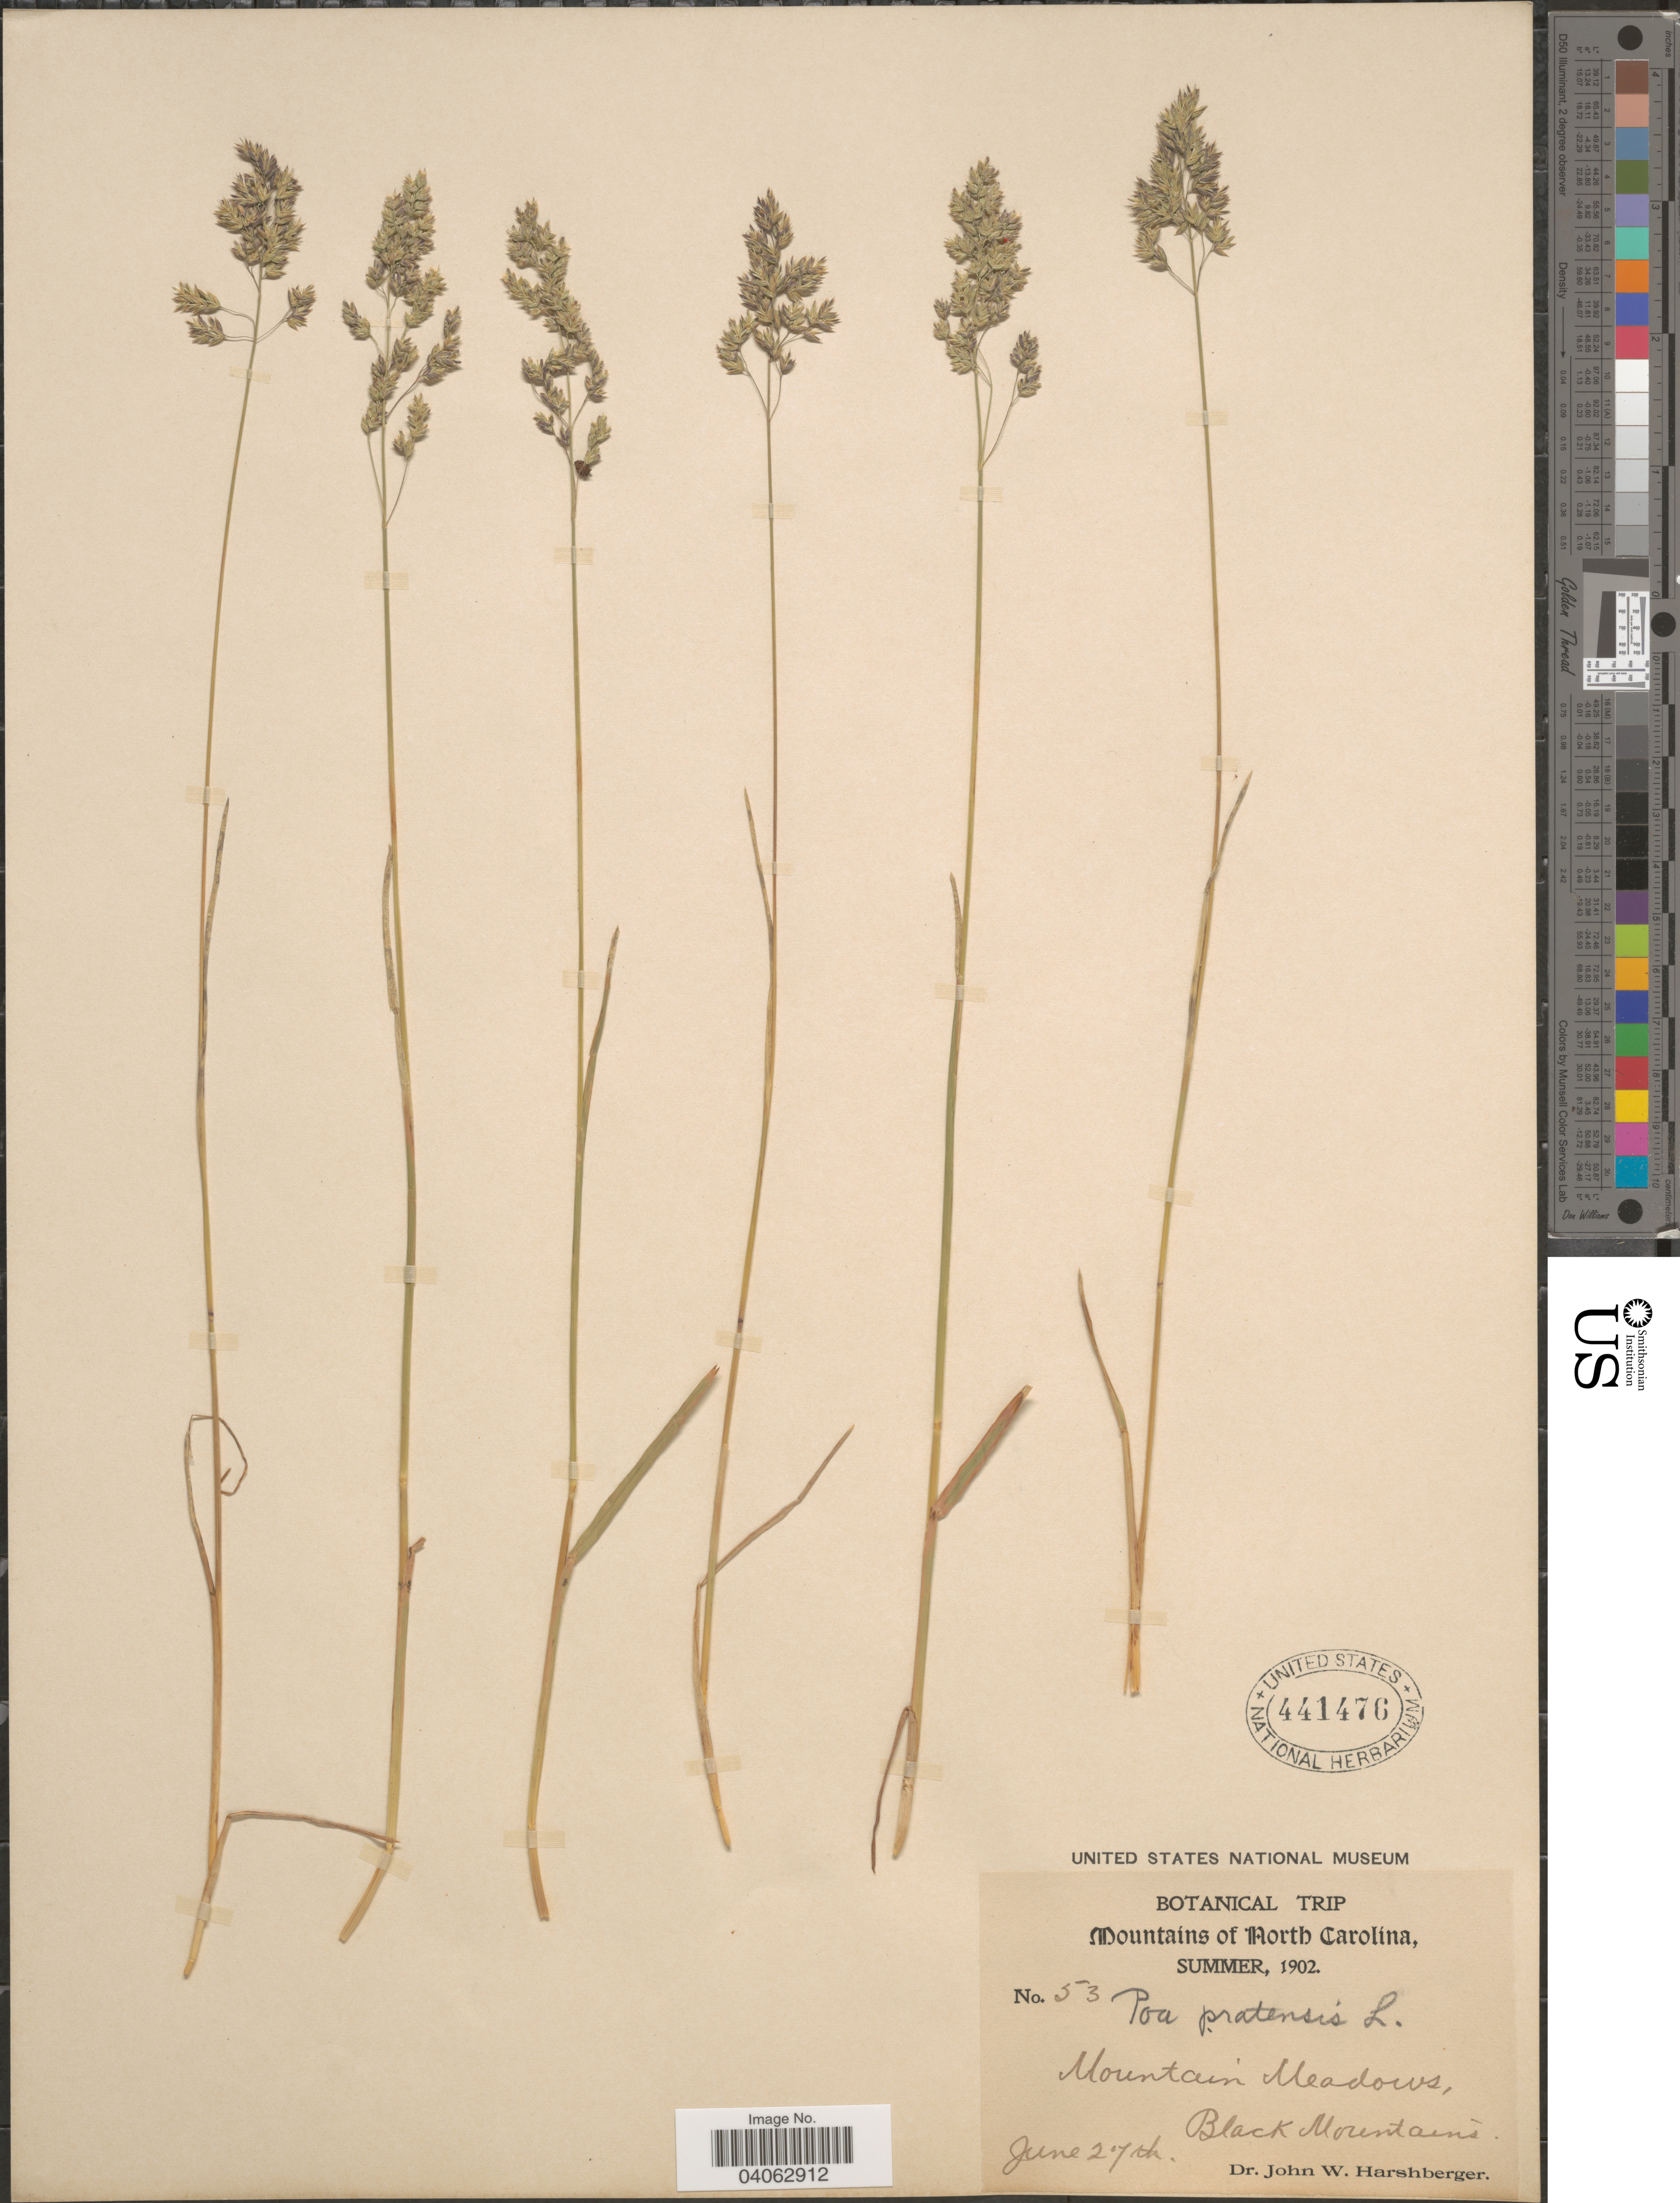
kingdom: Plantae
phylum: Tracheophyta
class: Liliopsida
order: Poales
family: Poaceae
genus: Poa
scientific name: Poa pratensis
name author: L.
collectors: J. W. Harshberger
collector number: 53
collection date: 1902-06-27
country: United States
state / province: North Carolina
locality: Mountains of North Carolina. Mountain Meadows, Black Mountains.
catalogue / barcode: US 441476